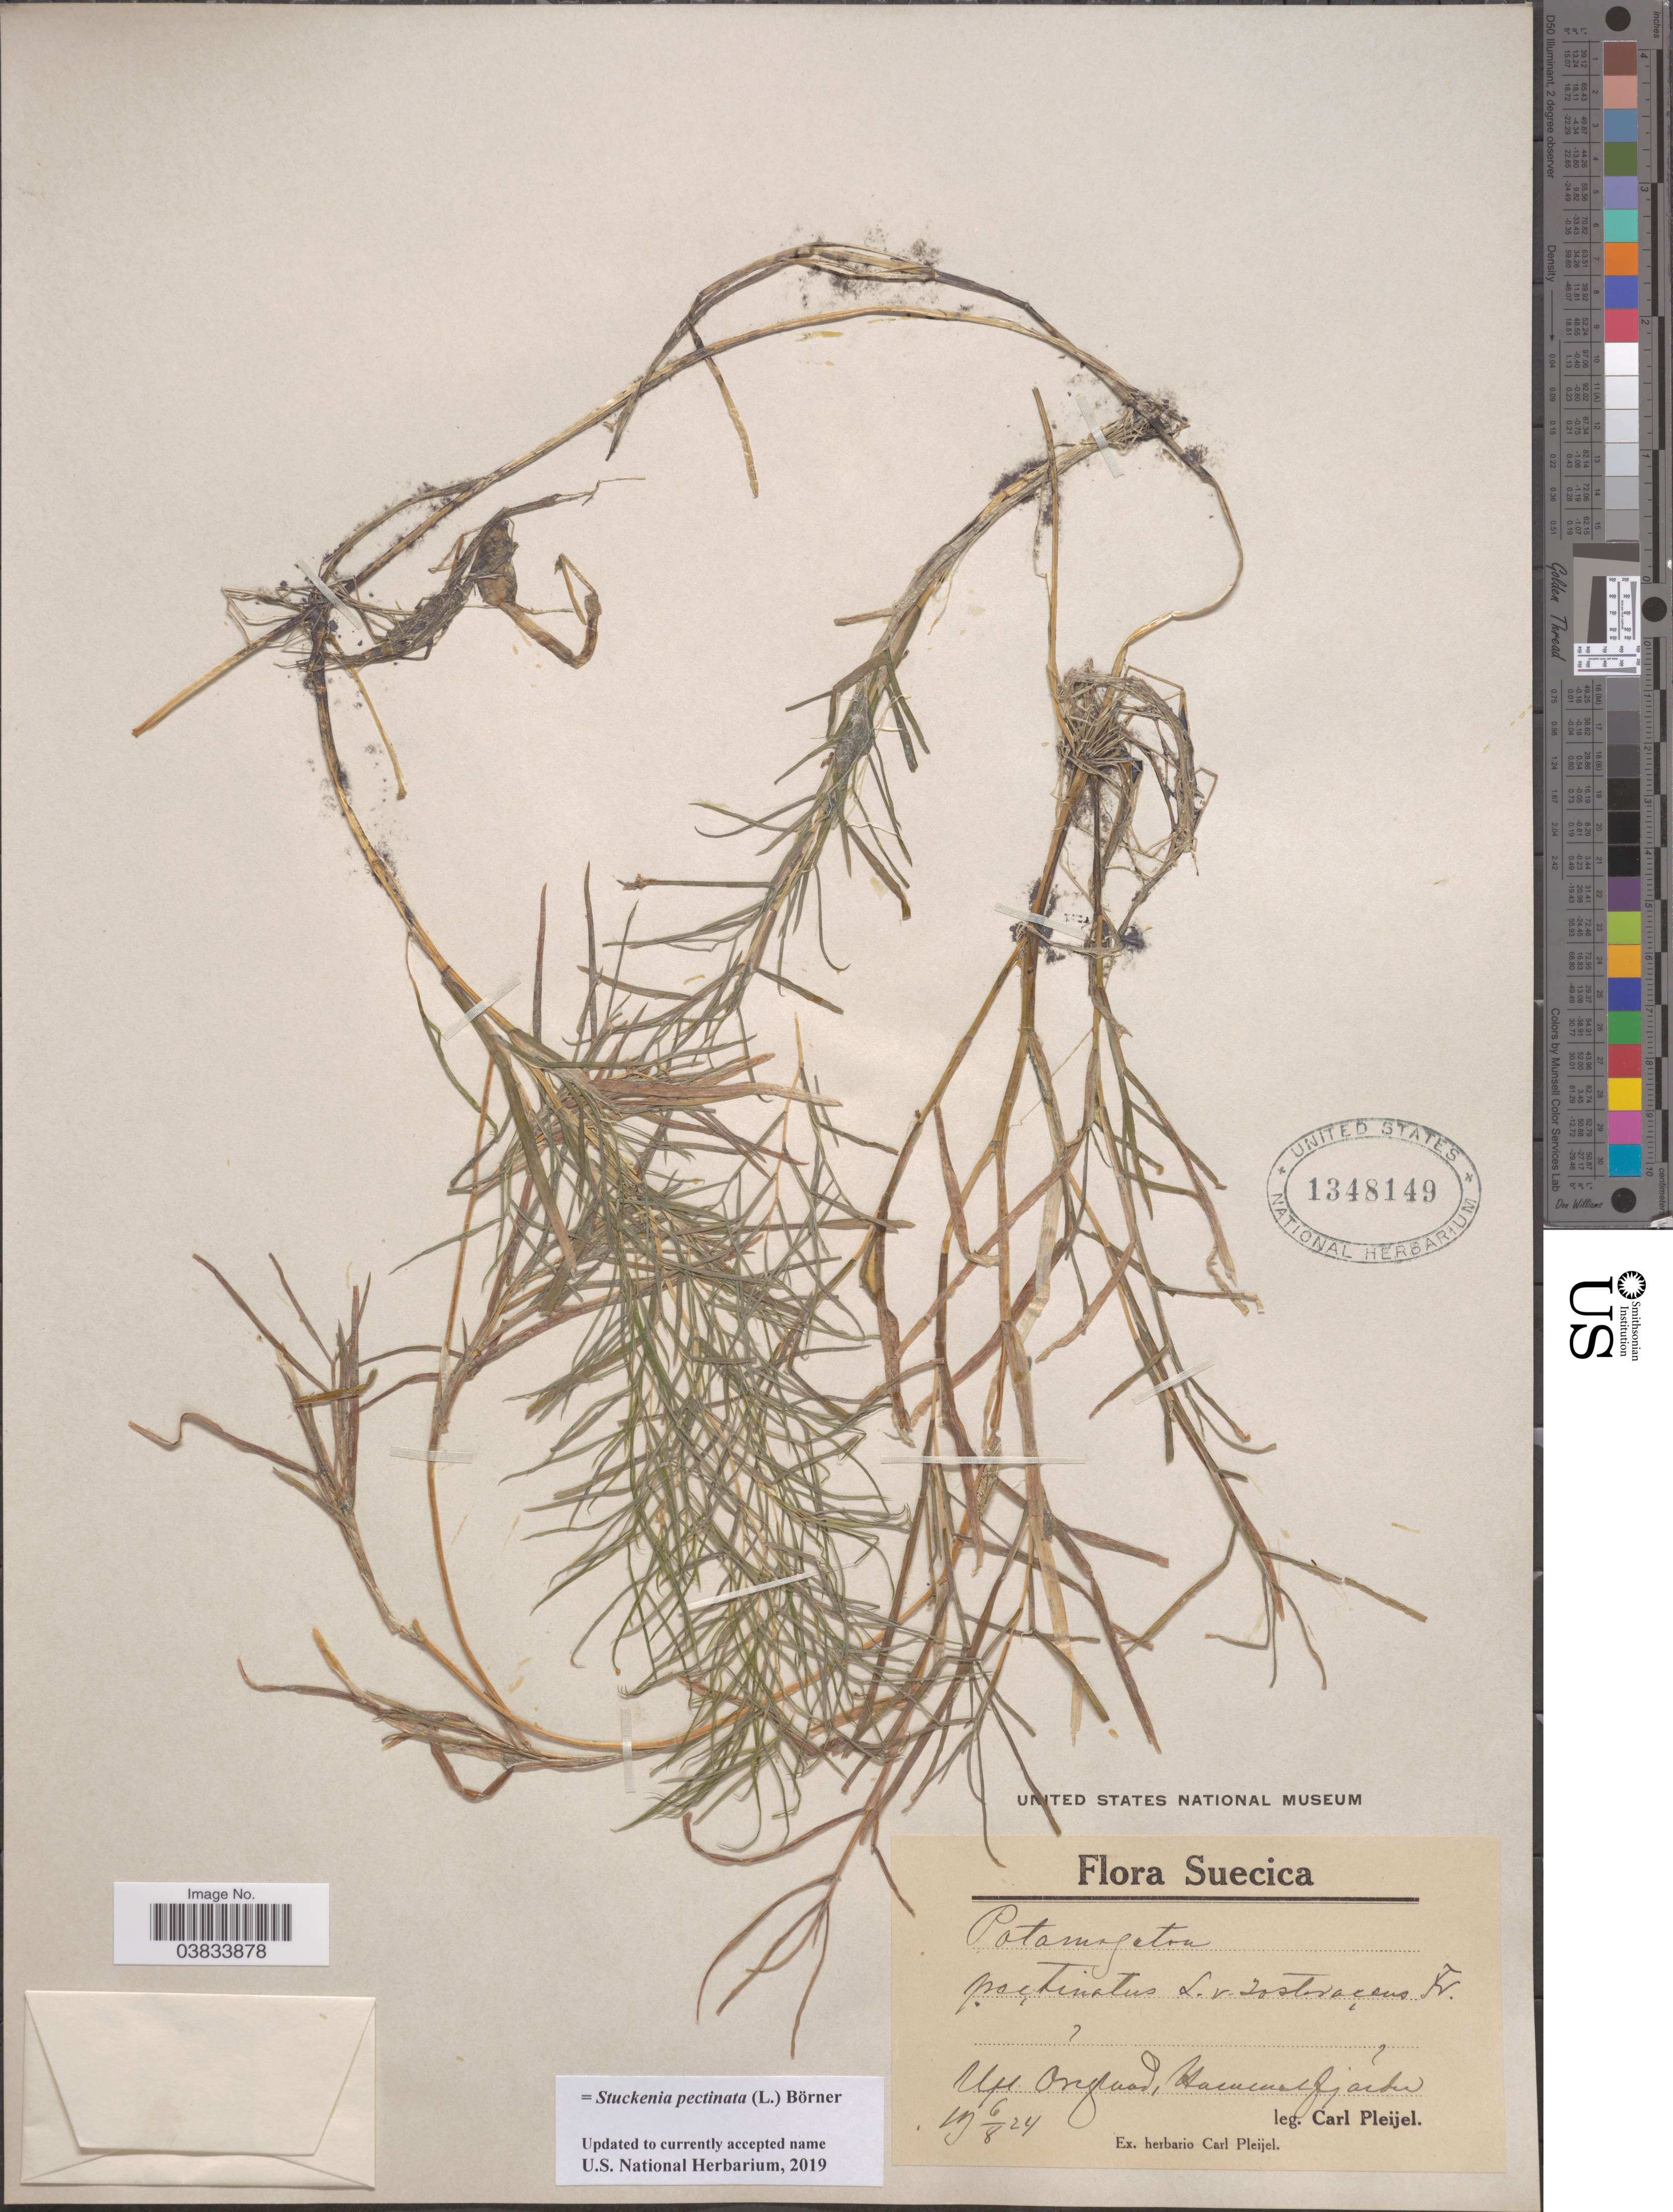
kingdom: Plantae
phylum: Tracheophyta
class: Liliopsida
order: Alismatales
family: Potamogetonaceae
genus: Stuckenia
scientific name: Stuckenia pectinata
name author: (L.) Börner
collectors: C. Pleijel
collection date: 1924-08-06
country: Sweden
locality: Upl. Öregrund, Harmalfjarden [interpreted].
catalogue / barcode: US 1348149